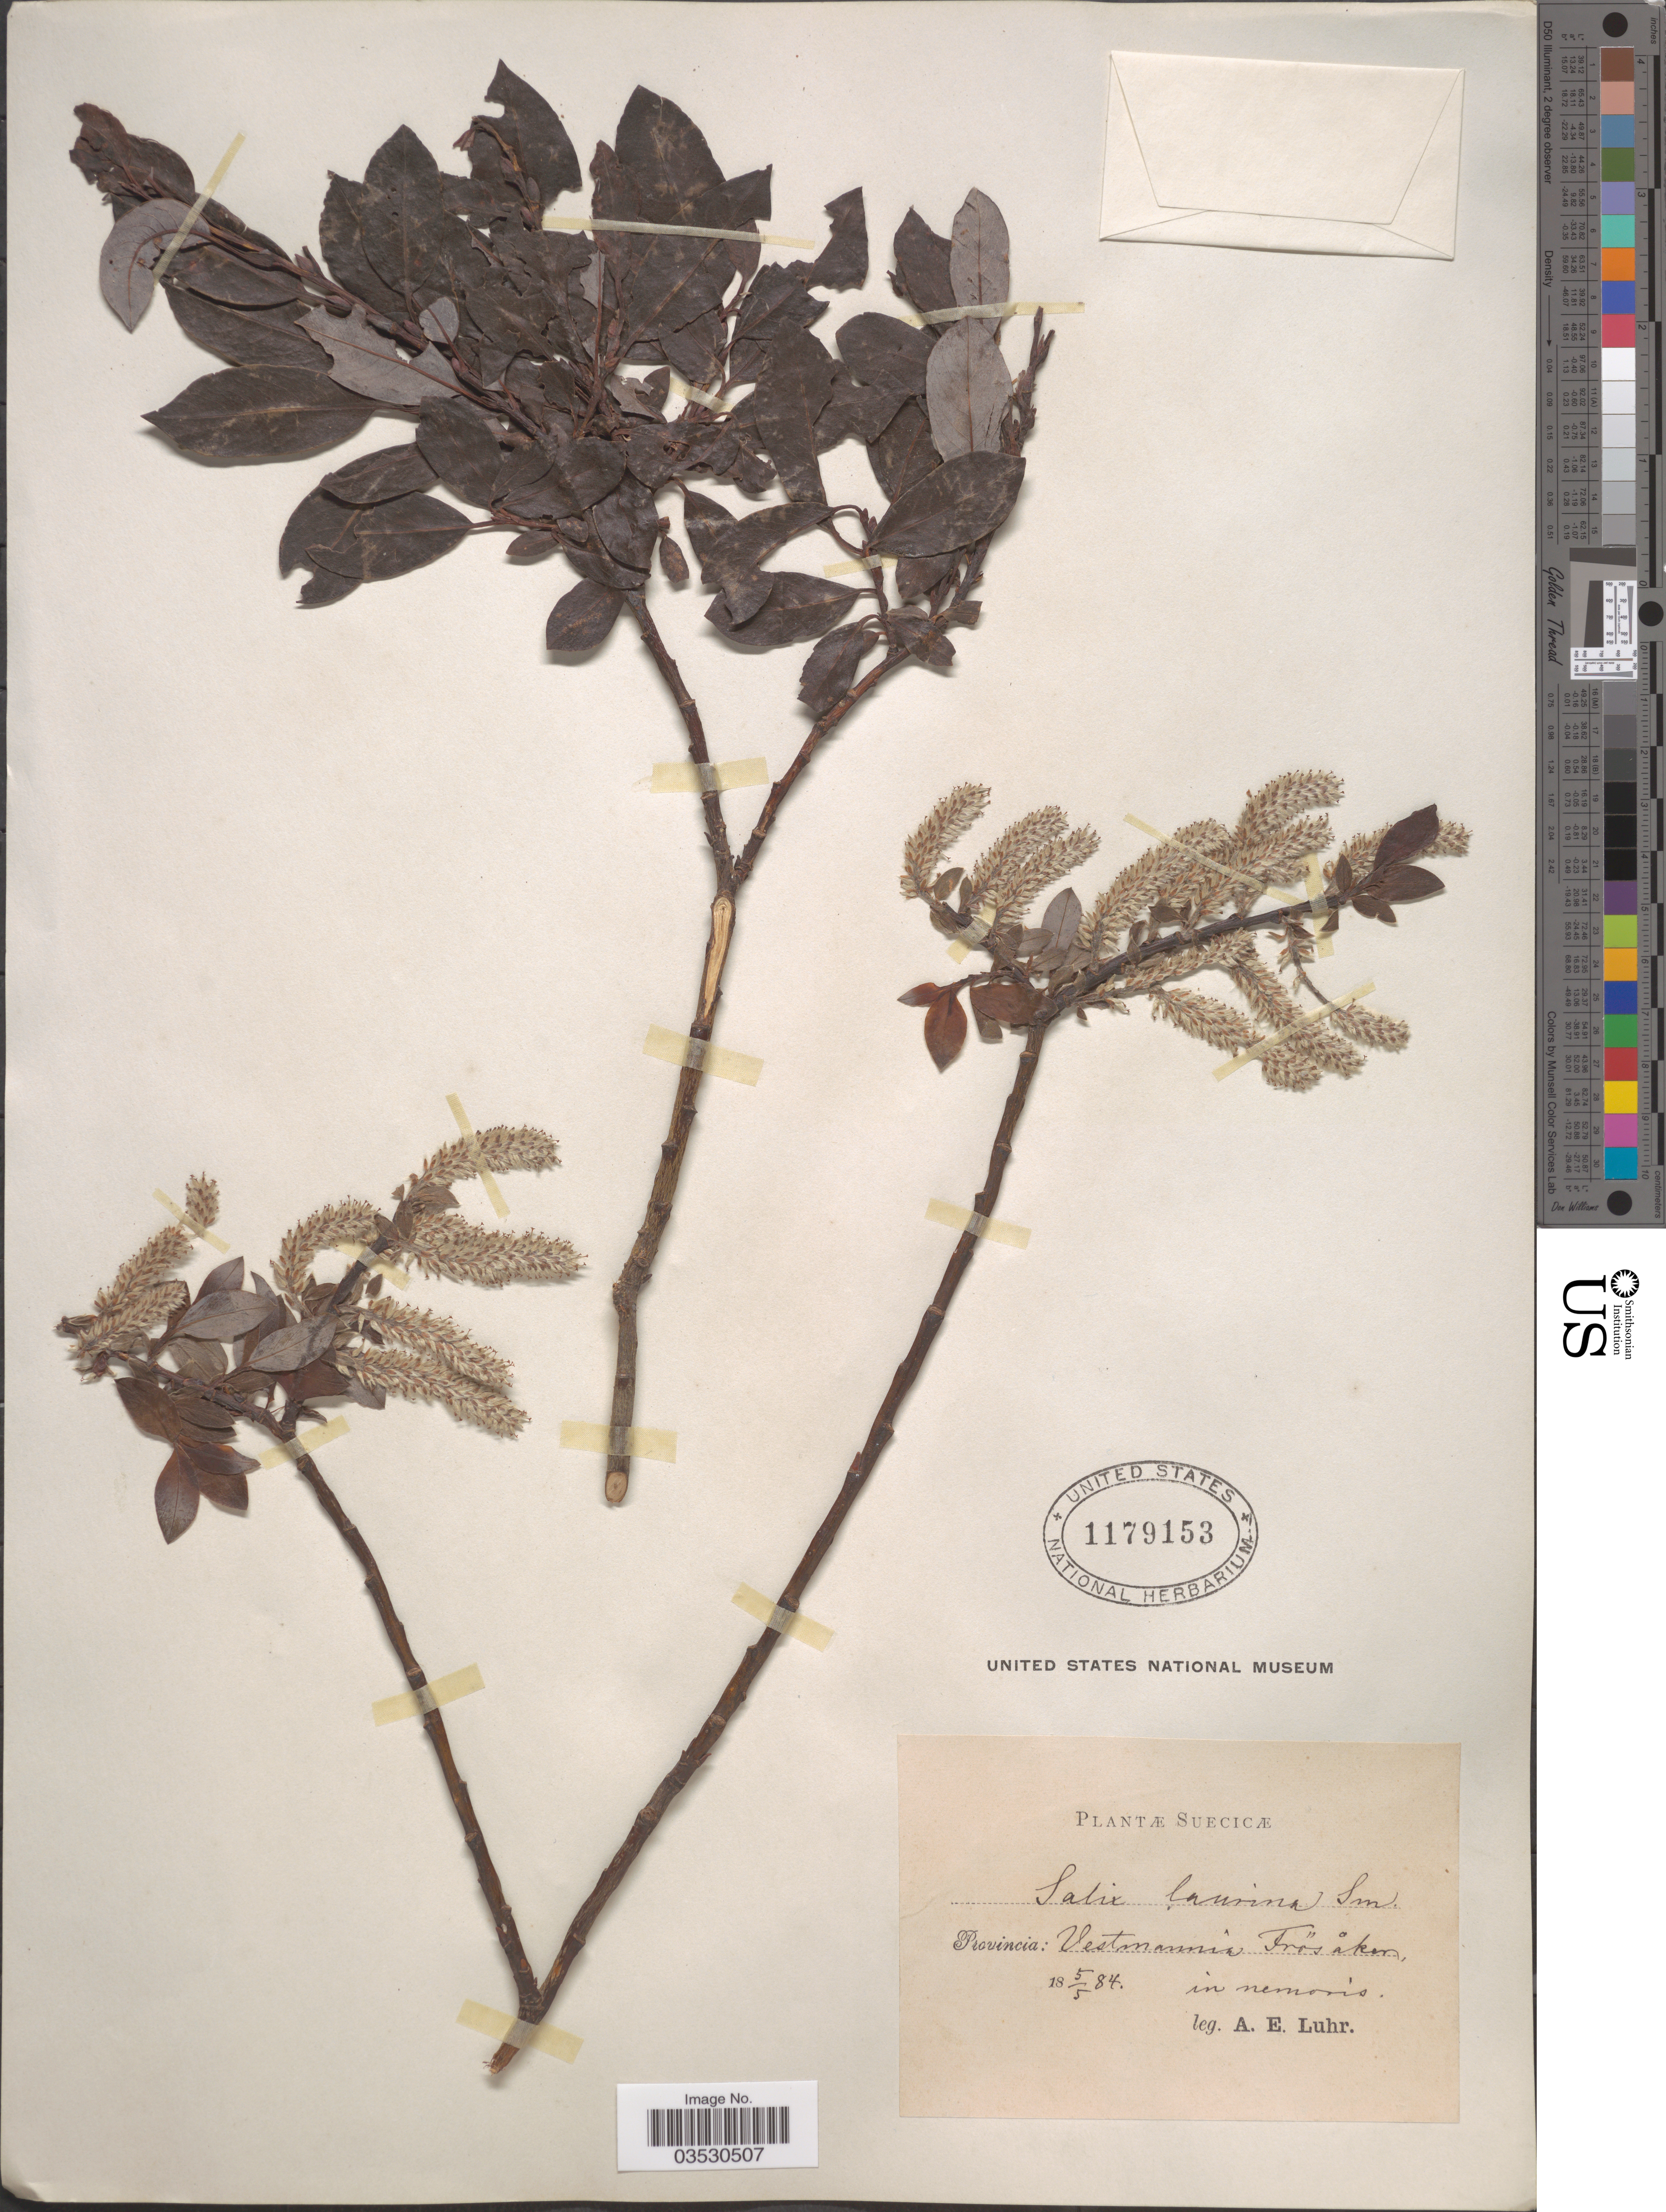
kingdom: Plantae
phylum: Tracheophyta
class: Magnoliopsida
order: Malpighiales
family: Salicaceae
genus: Salix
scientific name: Salix laurina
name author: Sm.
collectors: A. Luhr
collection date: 1884-05-05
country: Sweden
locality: Provincia: Vestmannia Frösåken, in memoris.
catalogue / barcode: US 1179153